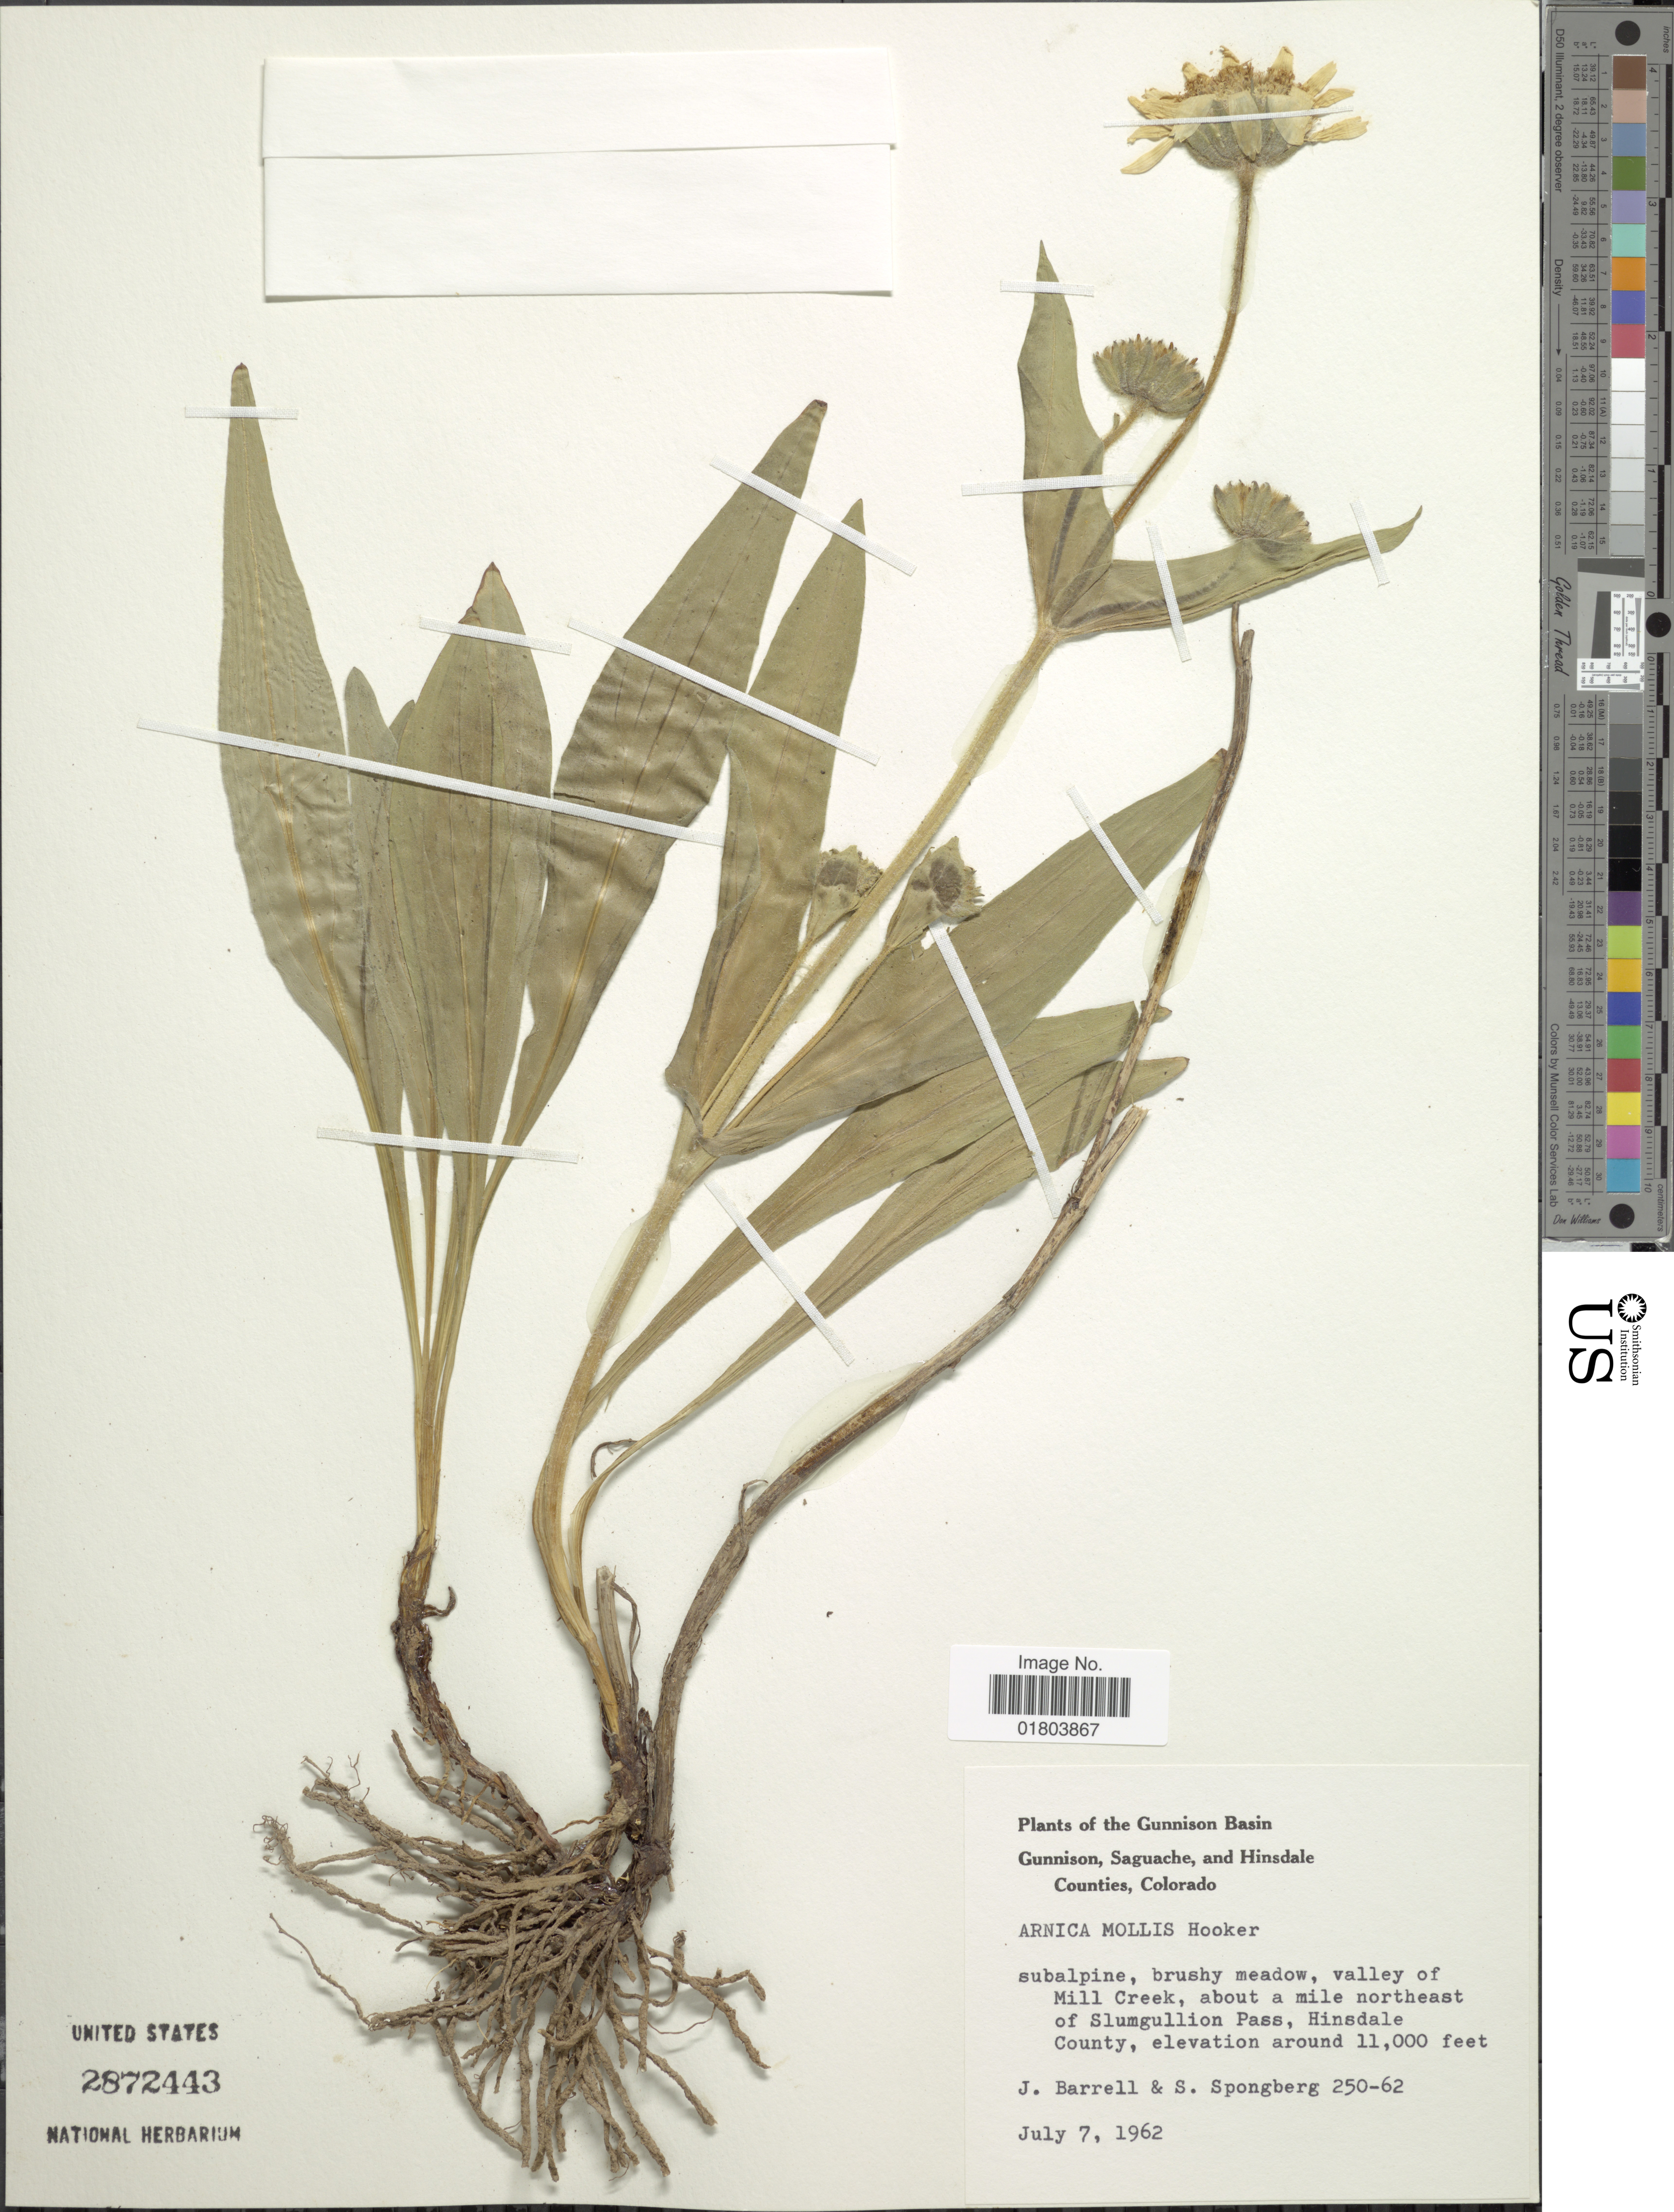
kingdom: Plantae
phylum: Tracheophyta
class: Magnoliopsida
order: Asterales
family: Asteraceae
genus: Arnica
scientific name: Arnica mollis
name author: Hook.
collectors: J. Barrell & S. A.Spongberg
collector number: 250-62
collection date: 1962-07-07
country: United States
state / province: Colorado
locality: The Gunnison Basin Gunnison, Saguache, and Hinsdale Counties, valley of Mill Creek, about a mile northeast of Slumgullion Pass, Hinsdale County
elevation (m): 3353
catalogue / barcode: US 2872443